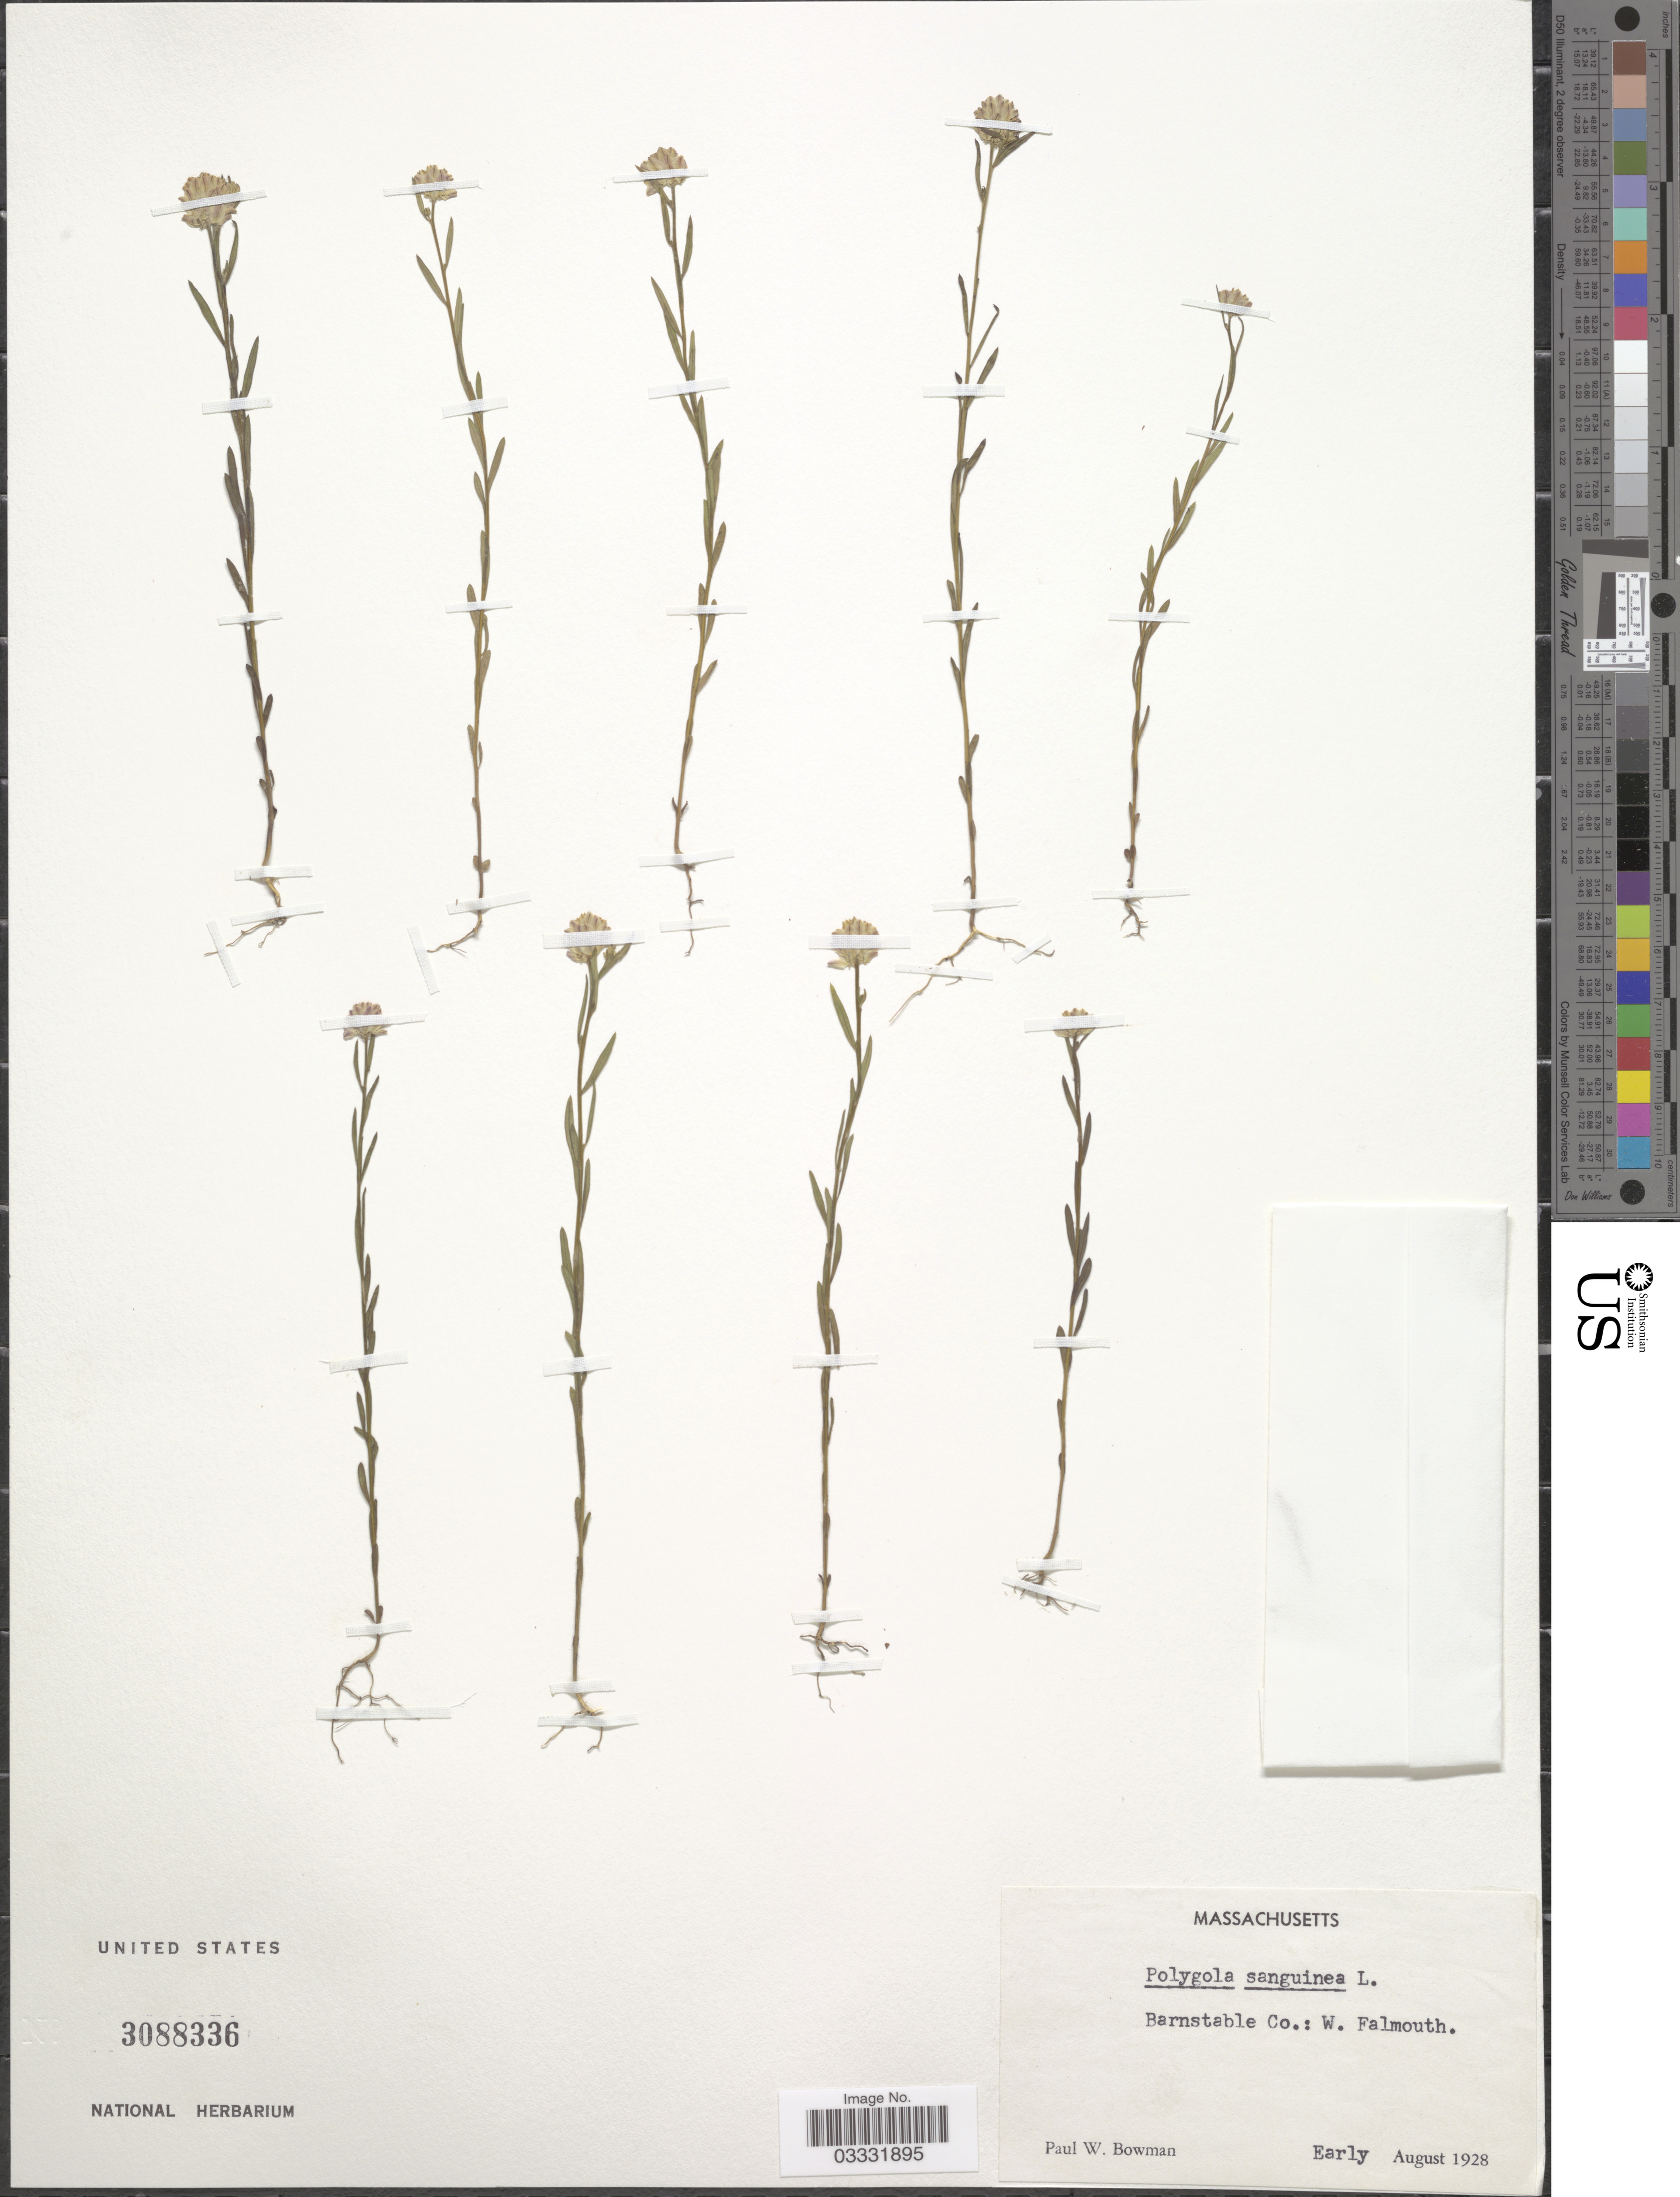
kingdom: Plantae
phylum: Tracheophyta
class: Magnoliopsida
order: Fabales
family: Polygalaceae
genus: Polygala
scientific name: Polygala sanguinea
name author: L.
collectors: P. Bowman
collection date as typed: Early August 1928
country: United States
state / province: Massachusetts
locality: Barnstable Co.: W. Falmouth.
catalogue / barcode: US 3088336